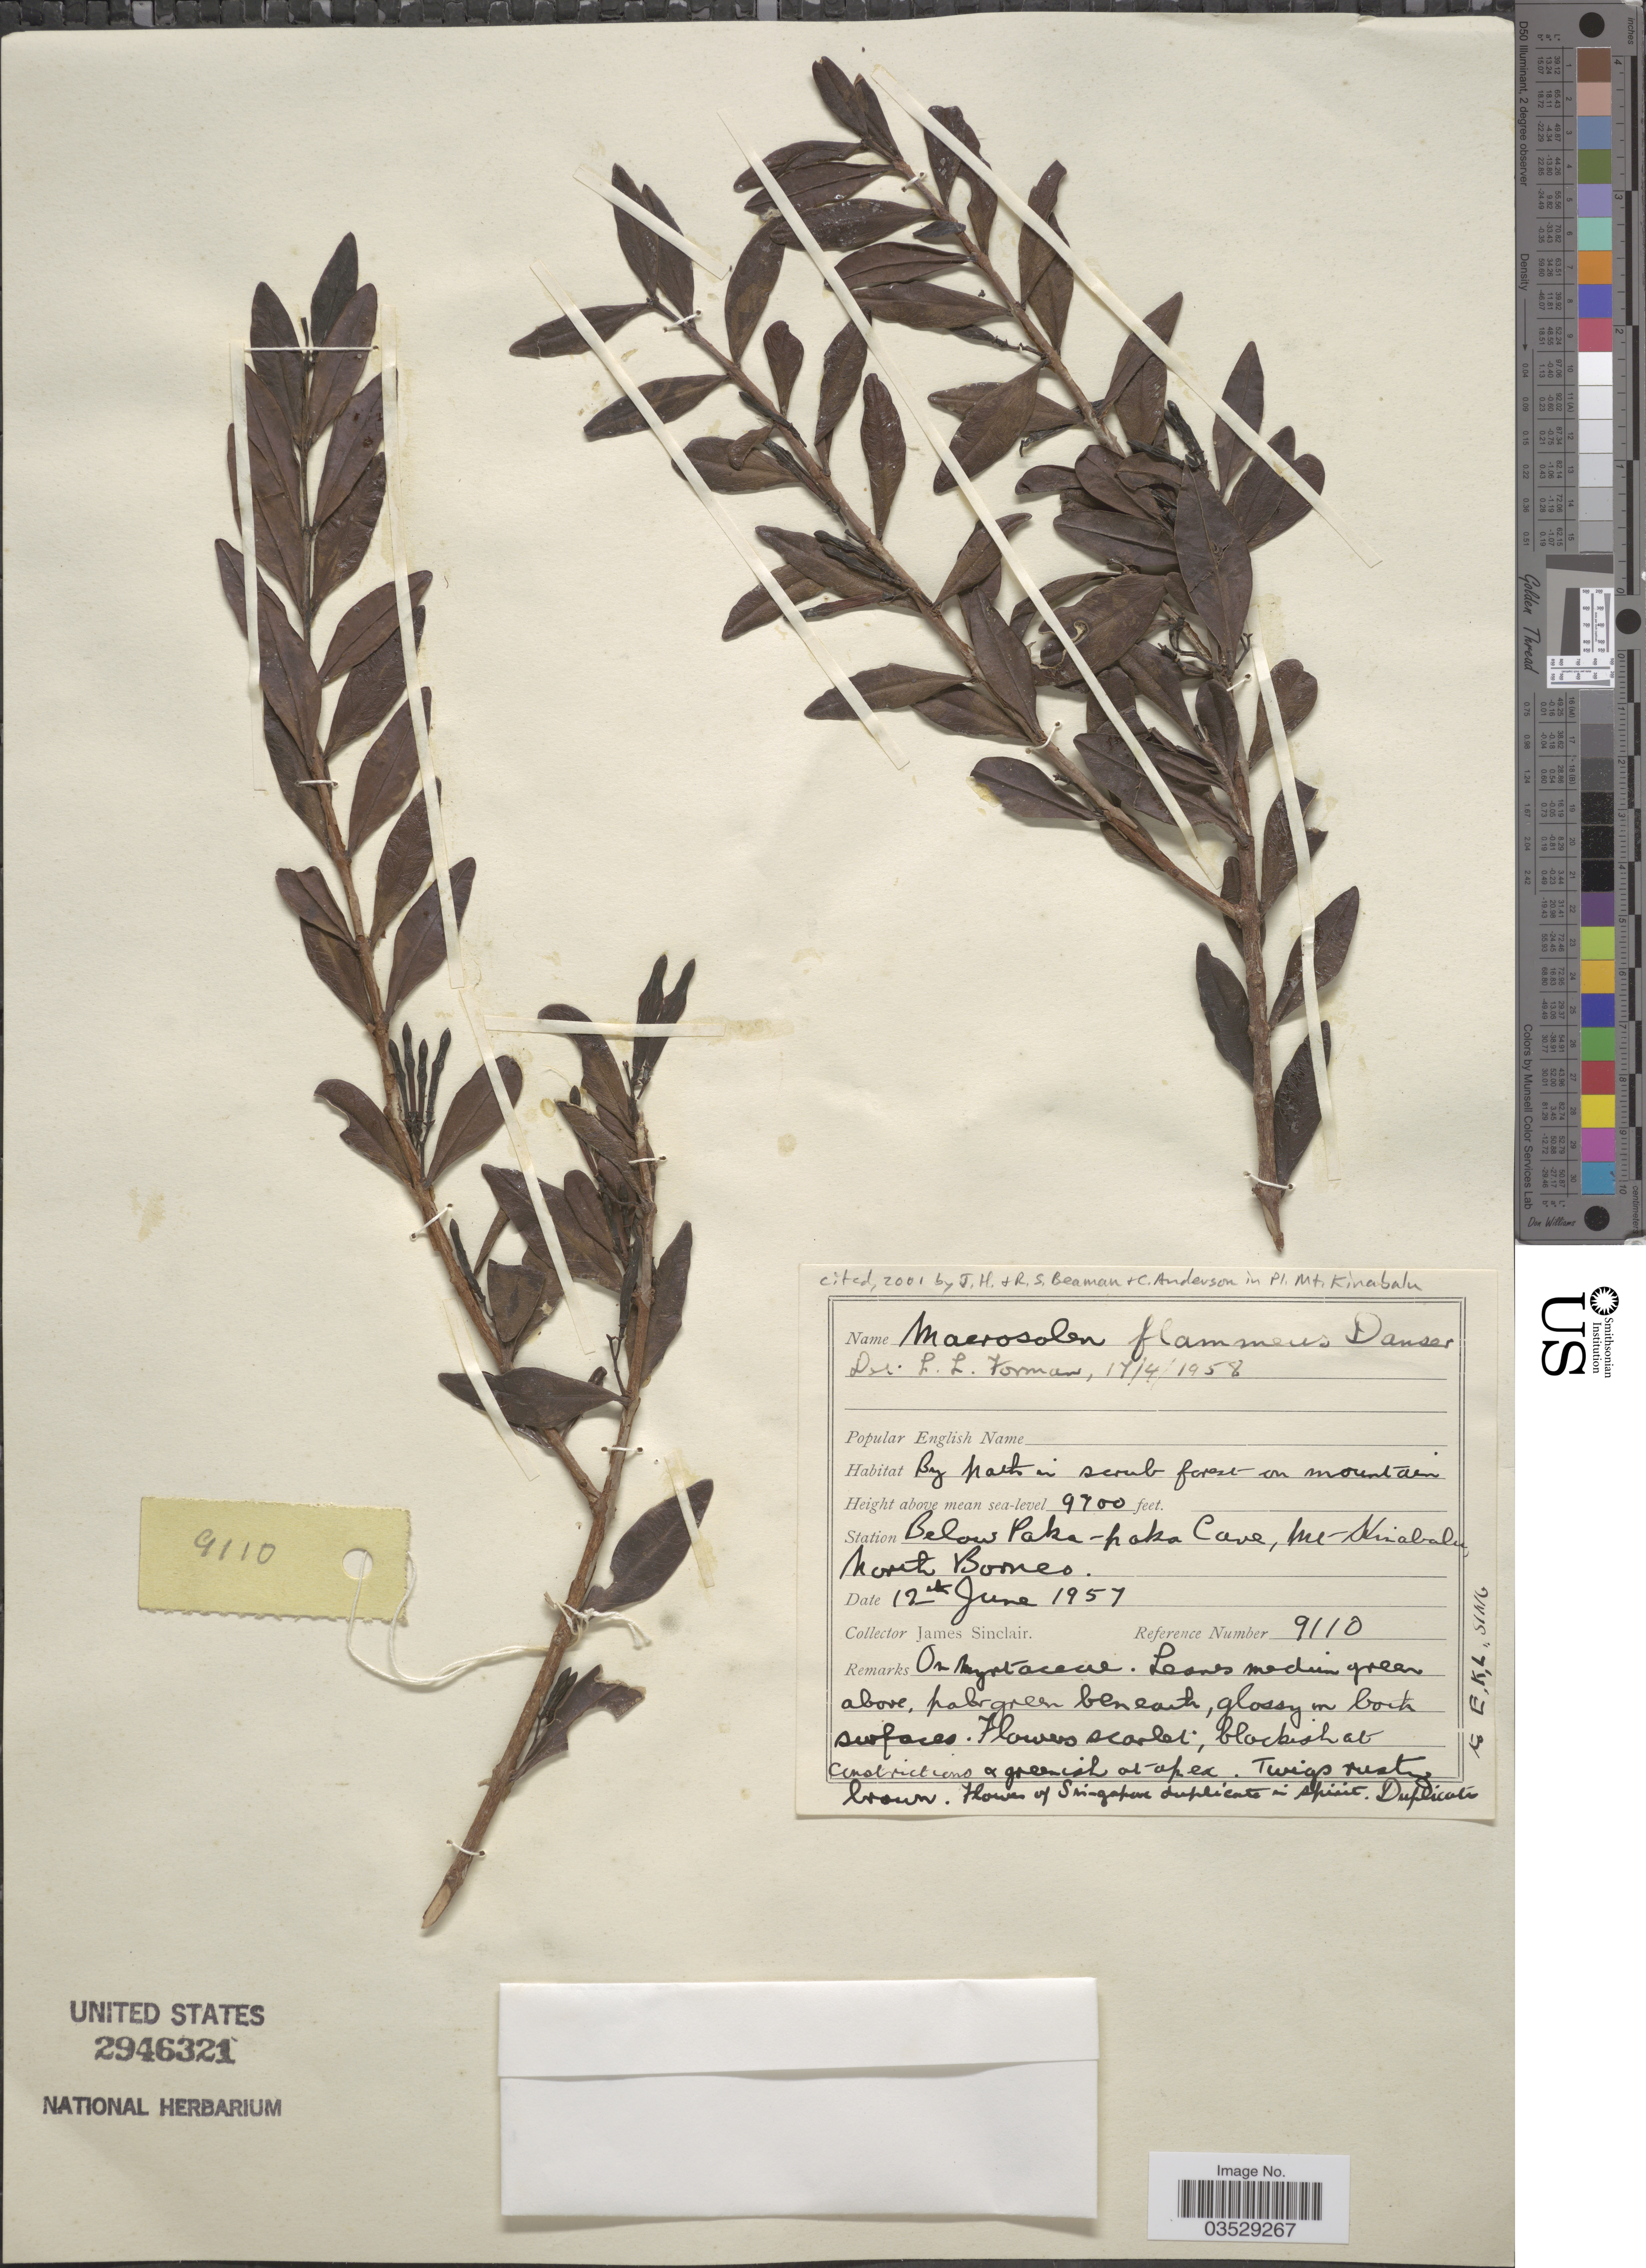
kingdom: Plantae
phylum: Tracheophyta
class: Magnoliopsida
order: Santalales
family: Loranthaceae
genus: Macrosolen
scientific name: Macrosolen flammeus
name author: Danser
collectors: J. Sinclair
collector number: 9110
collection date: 1957-06-12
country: Malaysia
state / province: Sabah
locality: Station Below Paka-paka Cave, Mt. Kinabalu, North Borneo.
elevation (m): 2957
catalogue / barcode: US 2946321